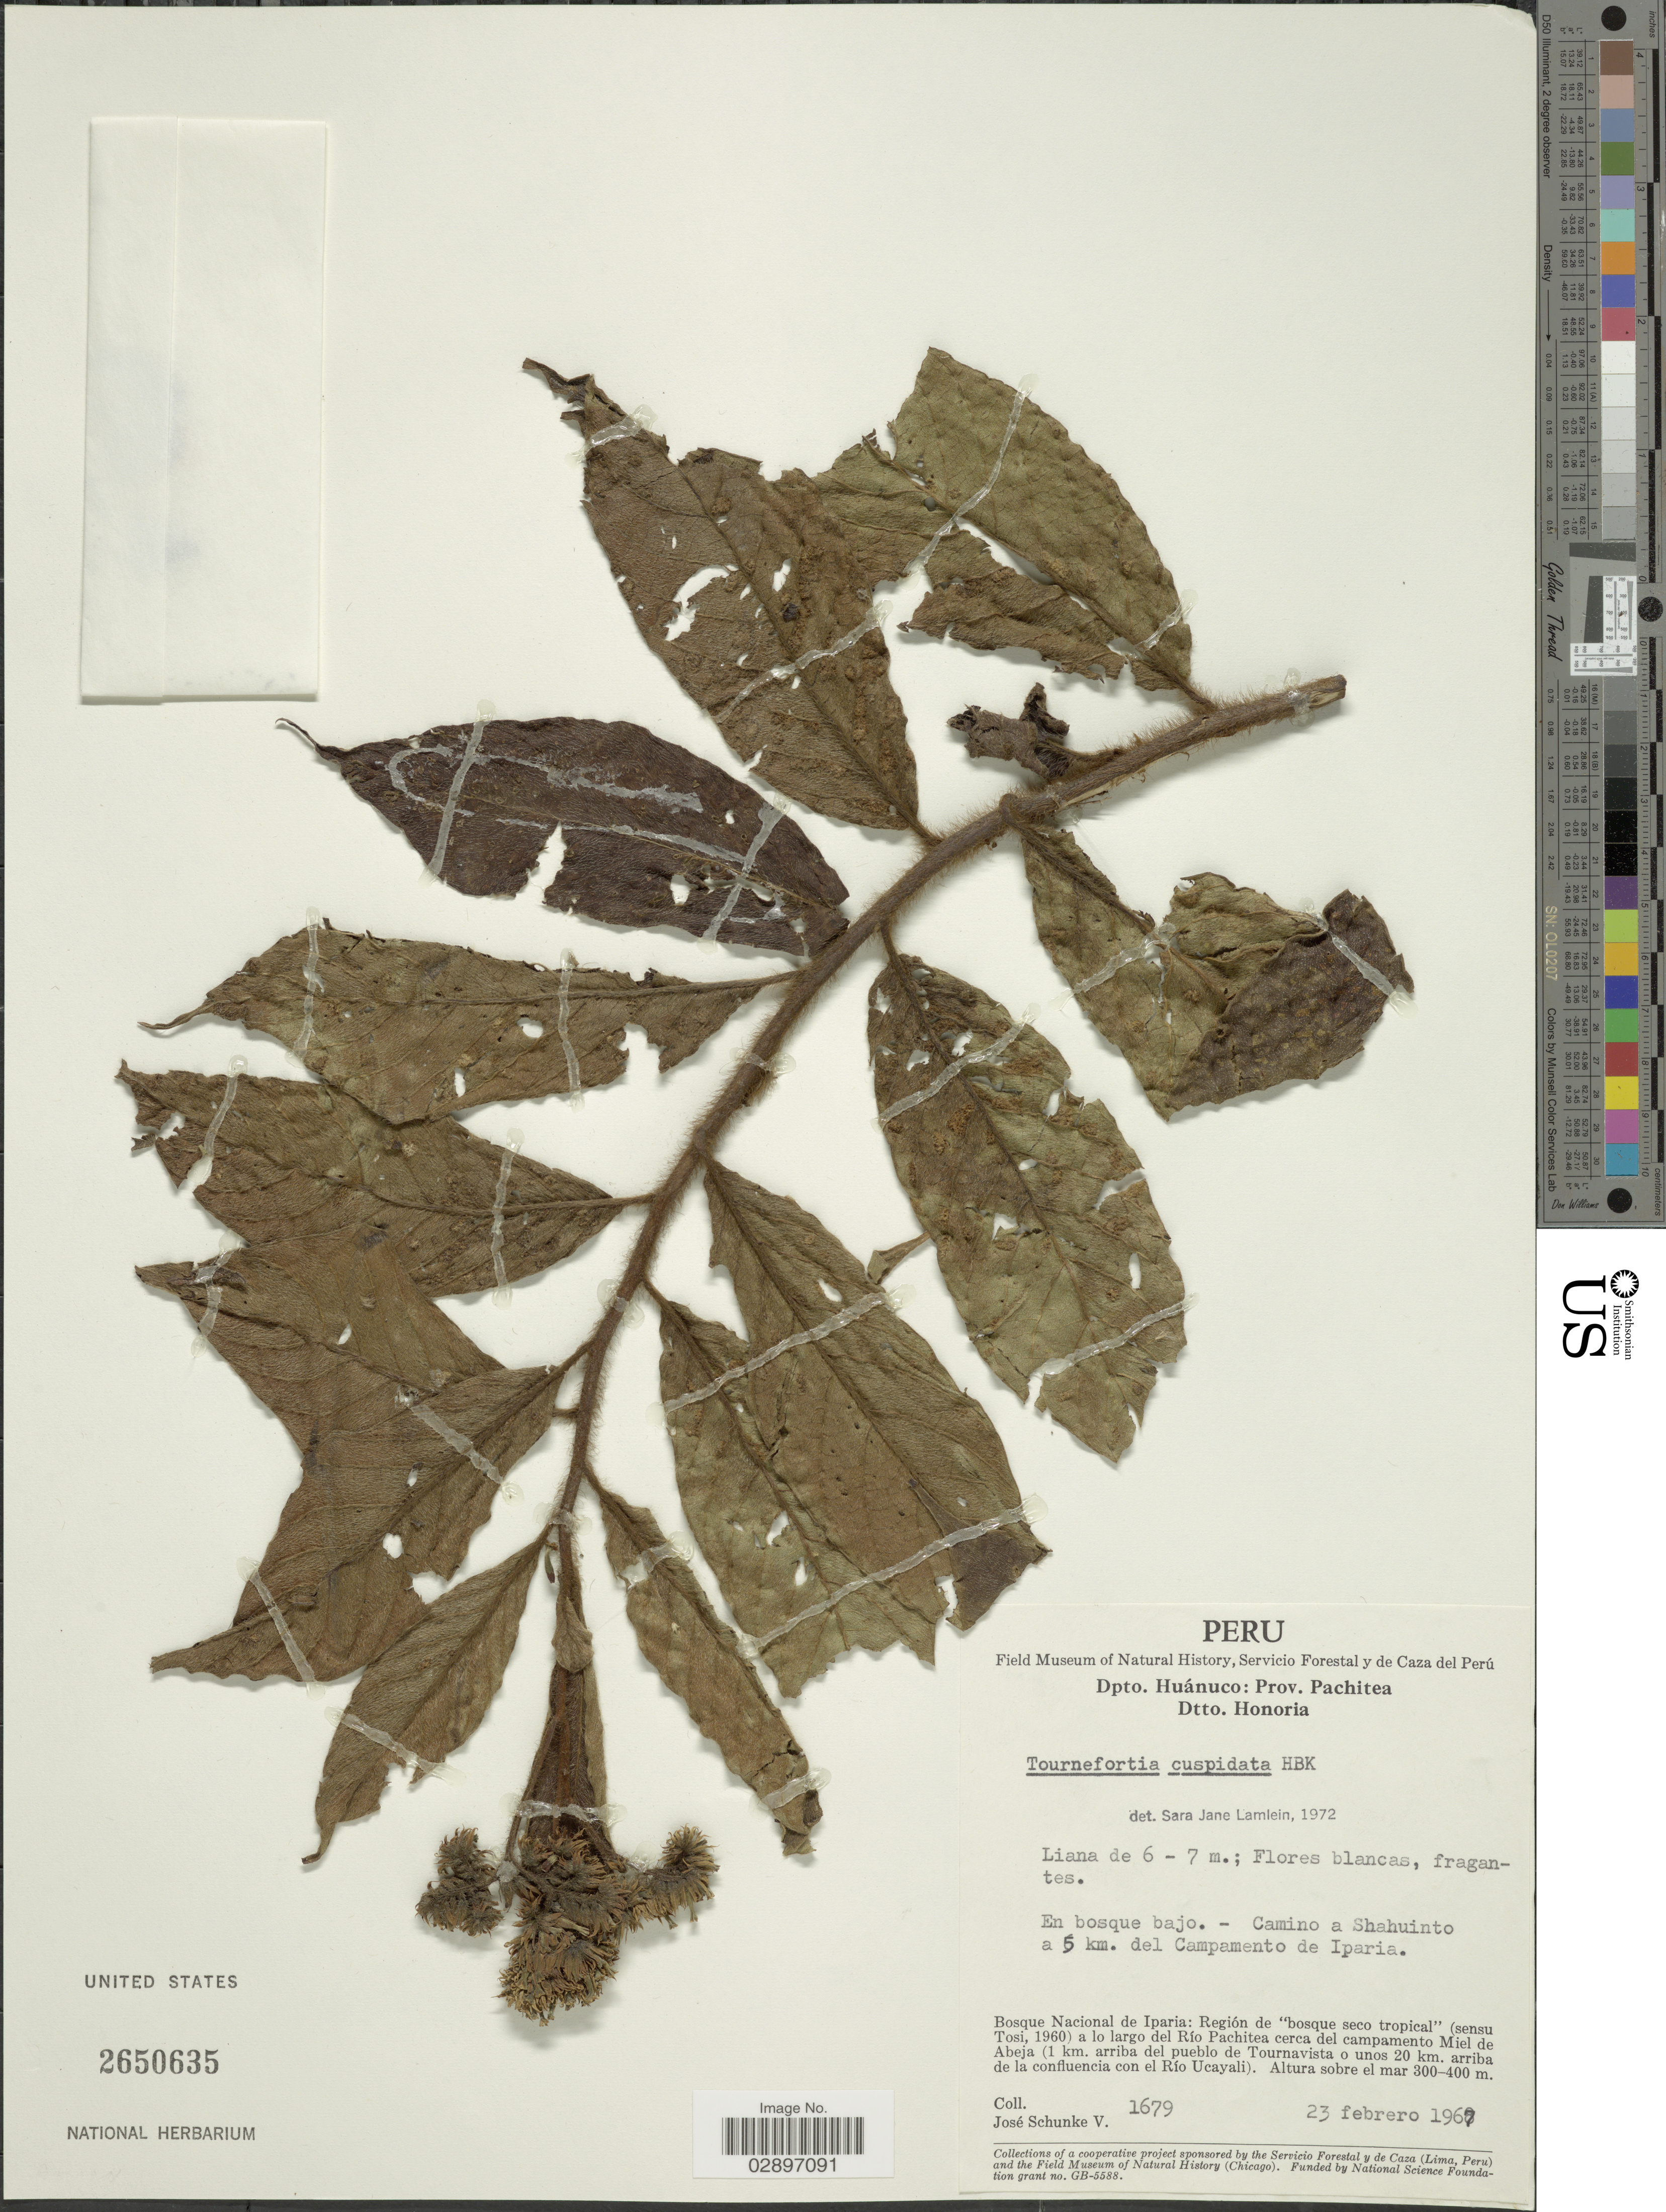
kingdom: Plantae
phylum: Tracheophyta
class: Magnoliopsida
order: Boraginales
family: Heliotropiaceae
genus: Tournefortia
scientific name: Tournefortia cuspidata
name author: Kunth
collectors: J. Schunke Vigo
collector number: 1679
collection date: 1967-02-23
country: Peru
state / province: Huánuco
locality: Dpto. Huánuco: Prov. Pachitea. Dtto. Honoria. En bosque bajo.- Camino a Shahuinto a 5 km. del Campamento de Iparia. Bosque Nacional de Iparia: Región de "bosque seco tropical" (sensu Tosi, 1960) a lo largo del Río Pachitea cerca del campamento Miel de Abeja (1 km. arriba del pueblo de Tournavista o unos 20 km. arriba de la confluencia con el Río Ucayali).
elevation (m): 300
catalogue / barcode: US 2650635